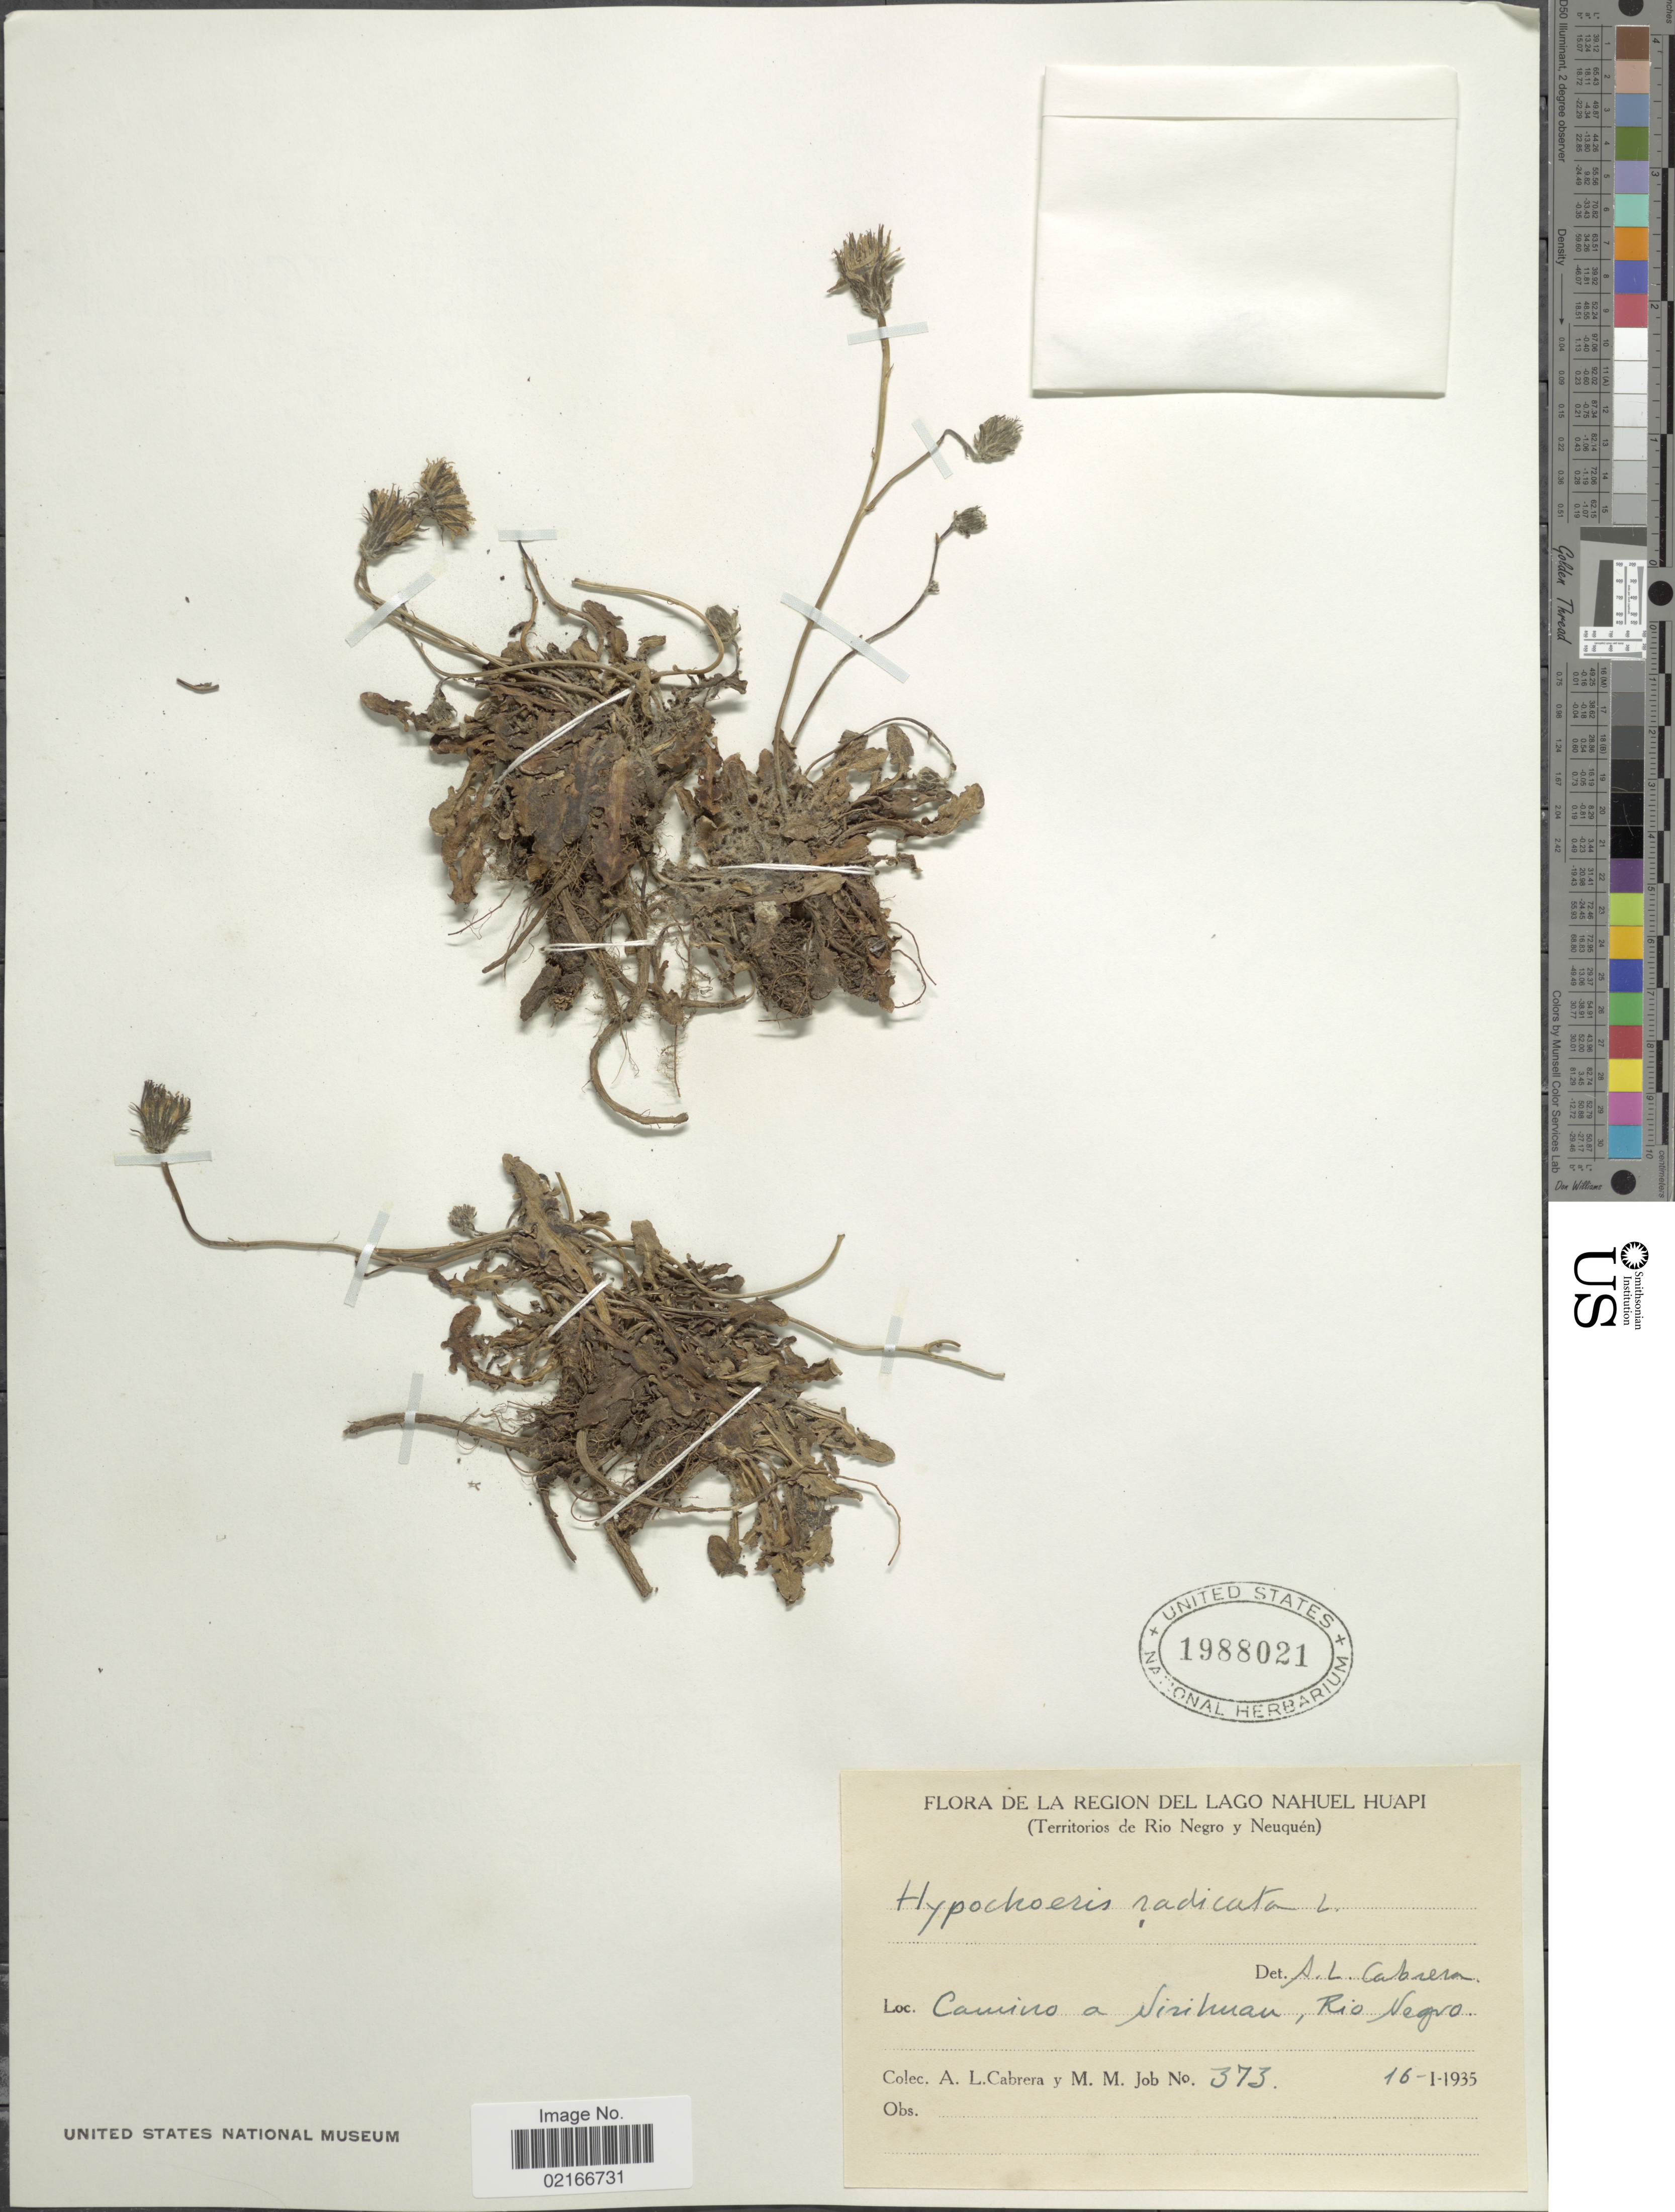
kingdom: Plantae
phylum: Tracheophyta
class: Magnoliopsida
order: Asterales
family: Asteraceae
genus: Hypochaeris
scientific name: Hypochaeris radicata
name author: L.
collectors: A. L. Cabrera & M. Job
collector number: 373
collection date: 1935-01-16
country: Argentina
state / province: Rio Negro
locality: La Region del Lago Nahuel Huapi. Camino a Nirihuau, Rio Negro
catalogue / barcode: US 1988021